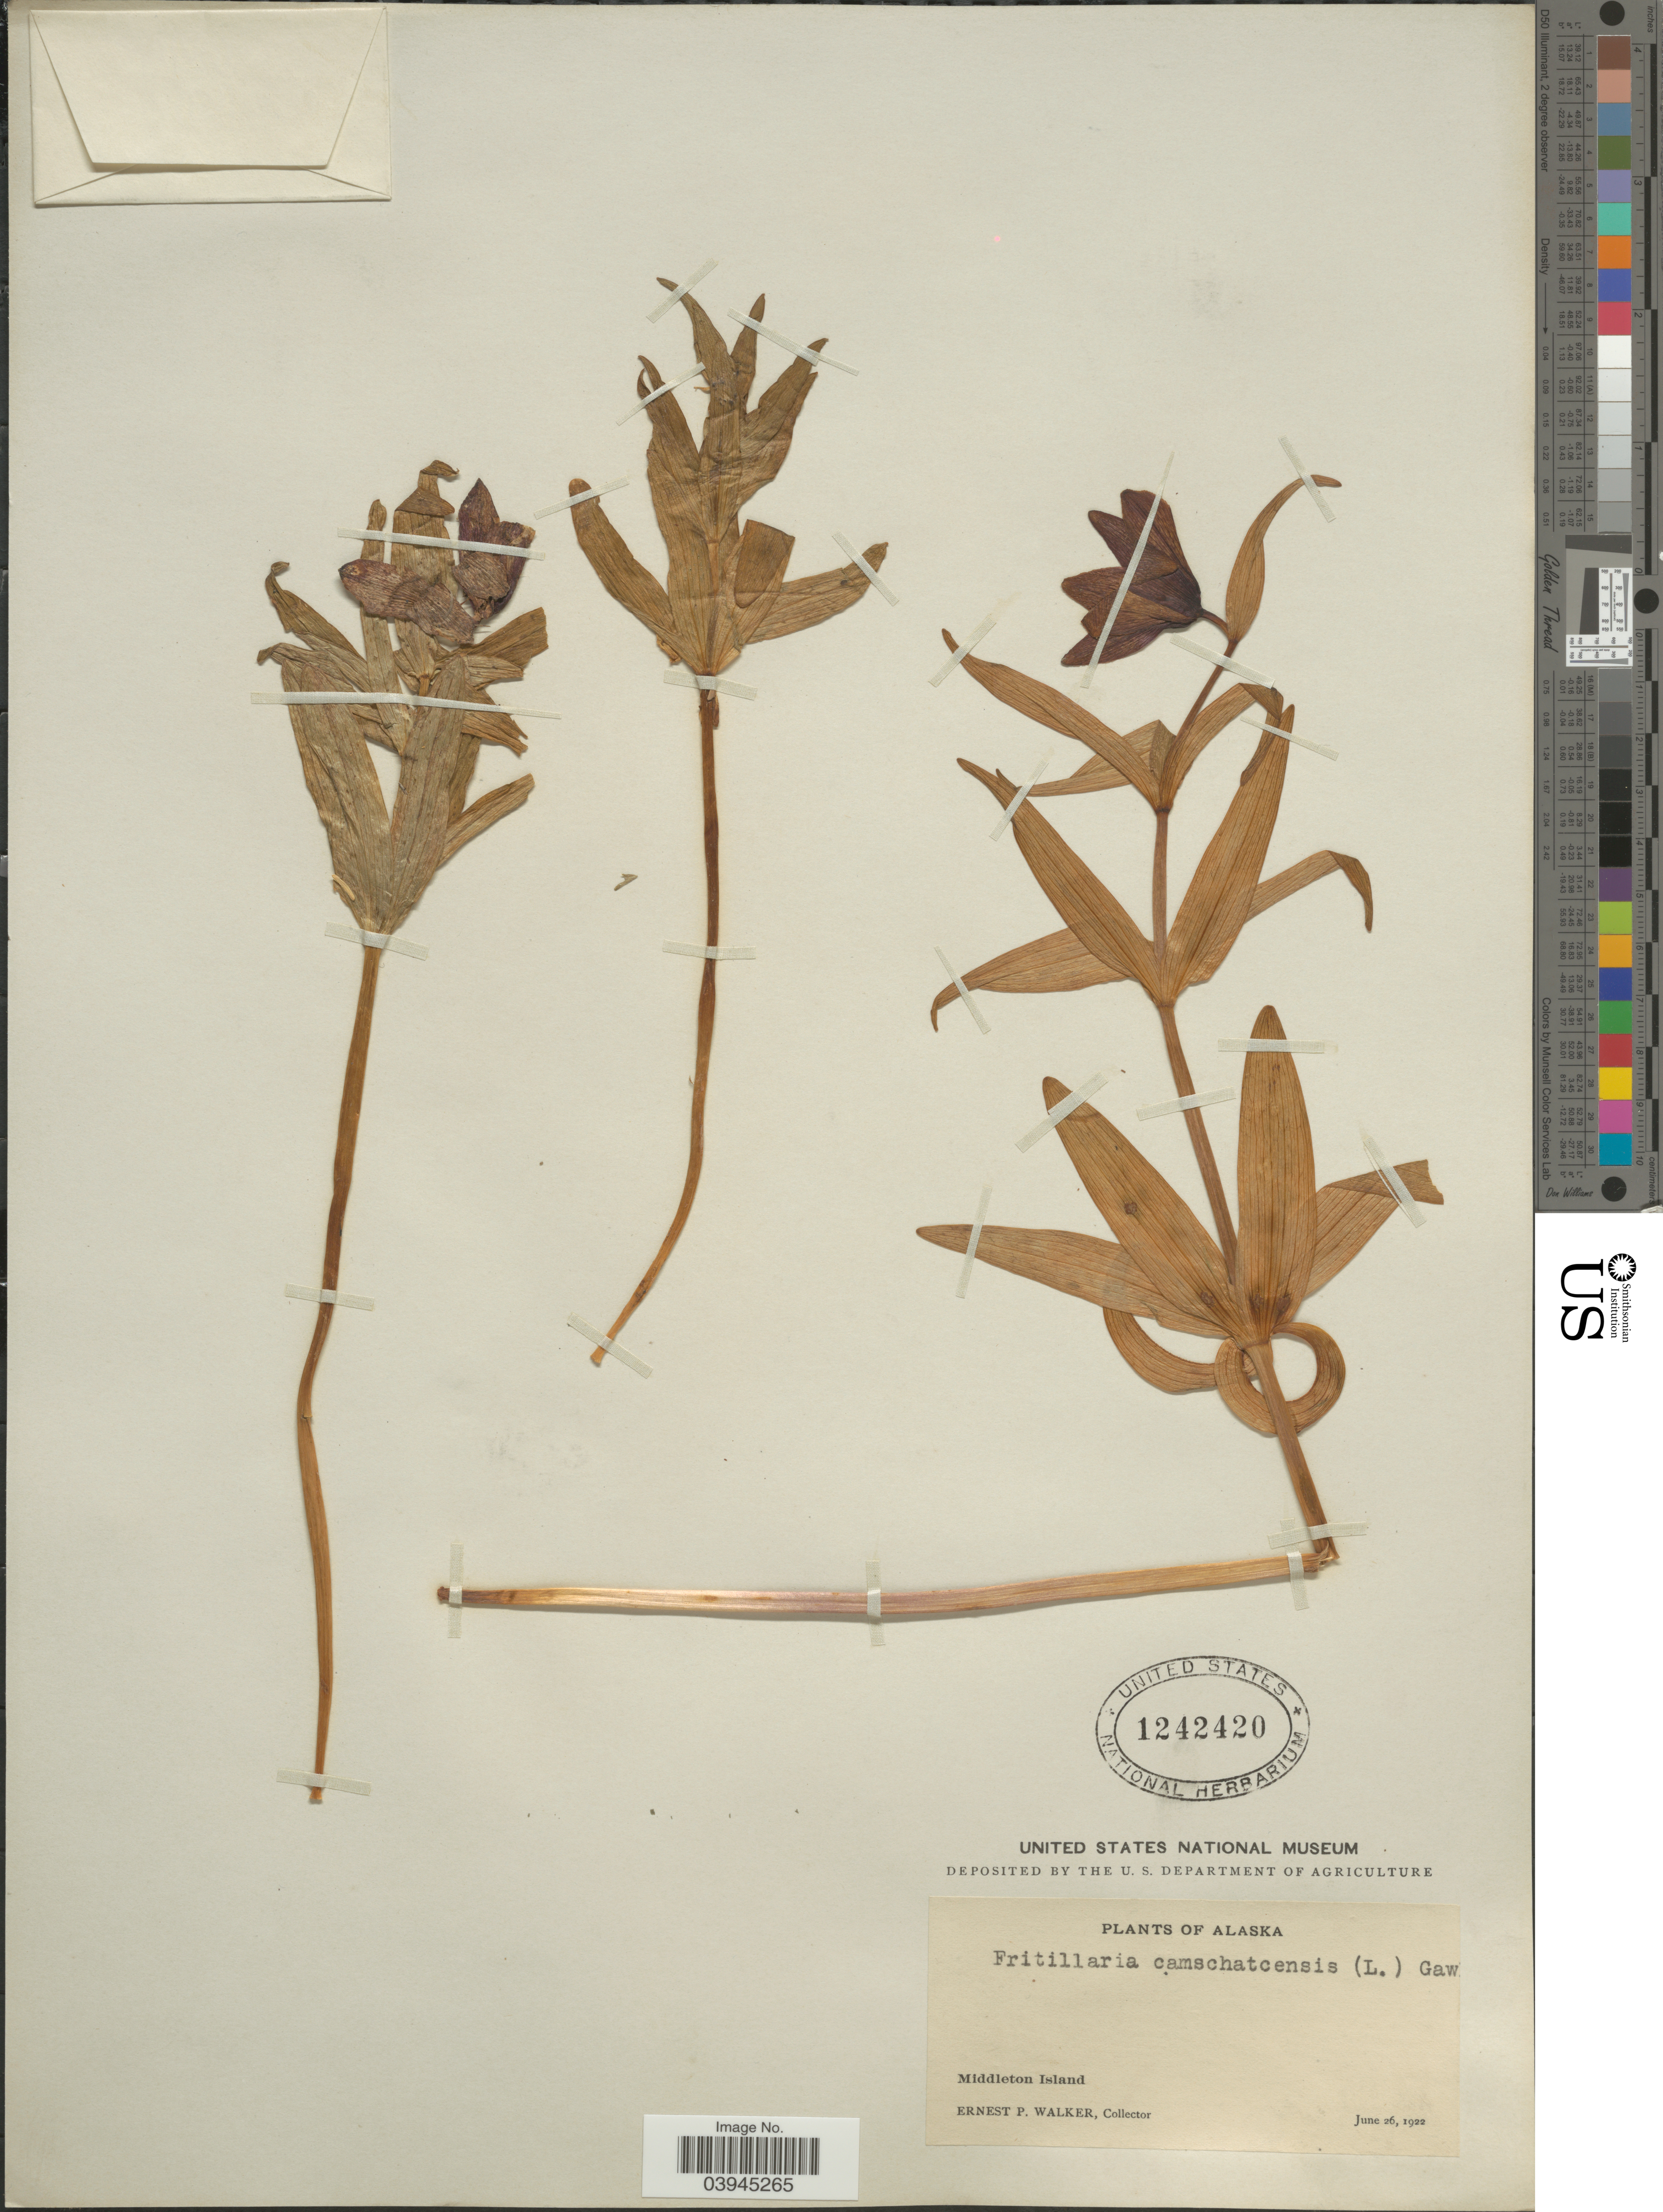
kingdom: Plantae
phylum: Tracheophyta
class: Liliopsida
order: Liliales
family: Liliaceae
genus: Fritillaria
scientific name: Fritillaria camschatcensis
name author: (L.) Ker Gawl.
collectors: E. P. Walker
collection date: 1922-06-26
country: United States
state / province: Alaska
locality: Middleton Island.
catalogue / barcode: US 1242420